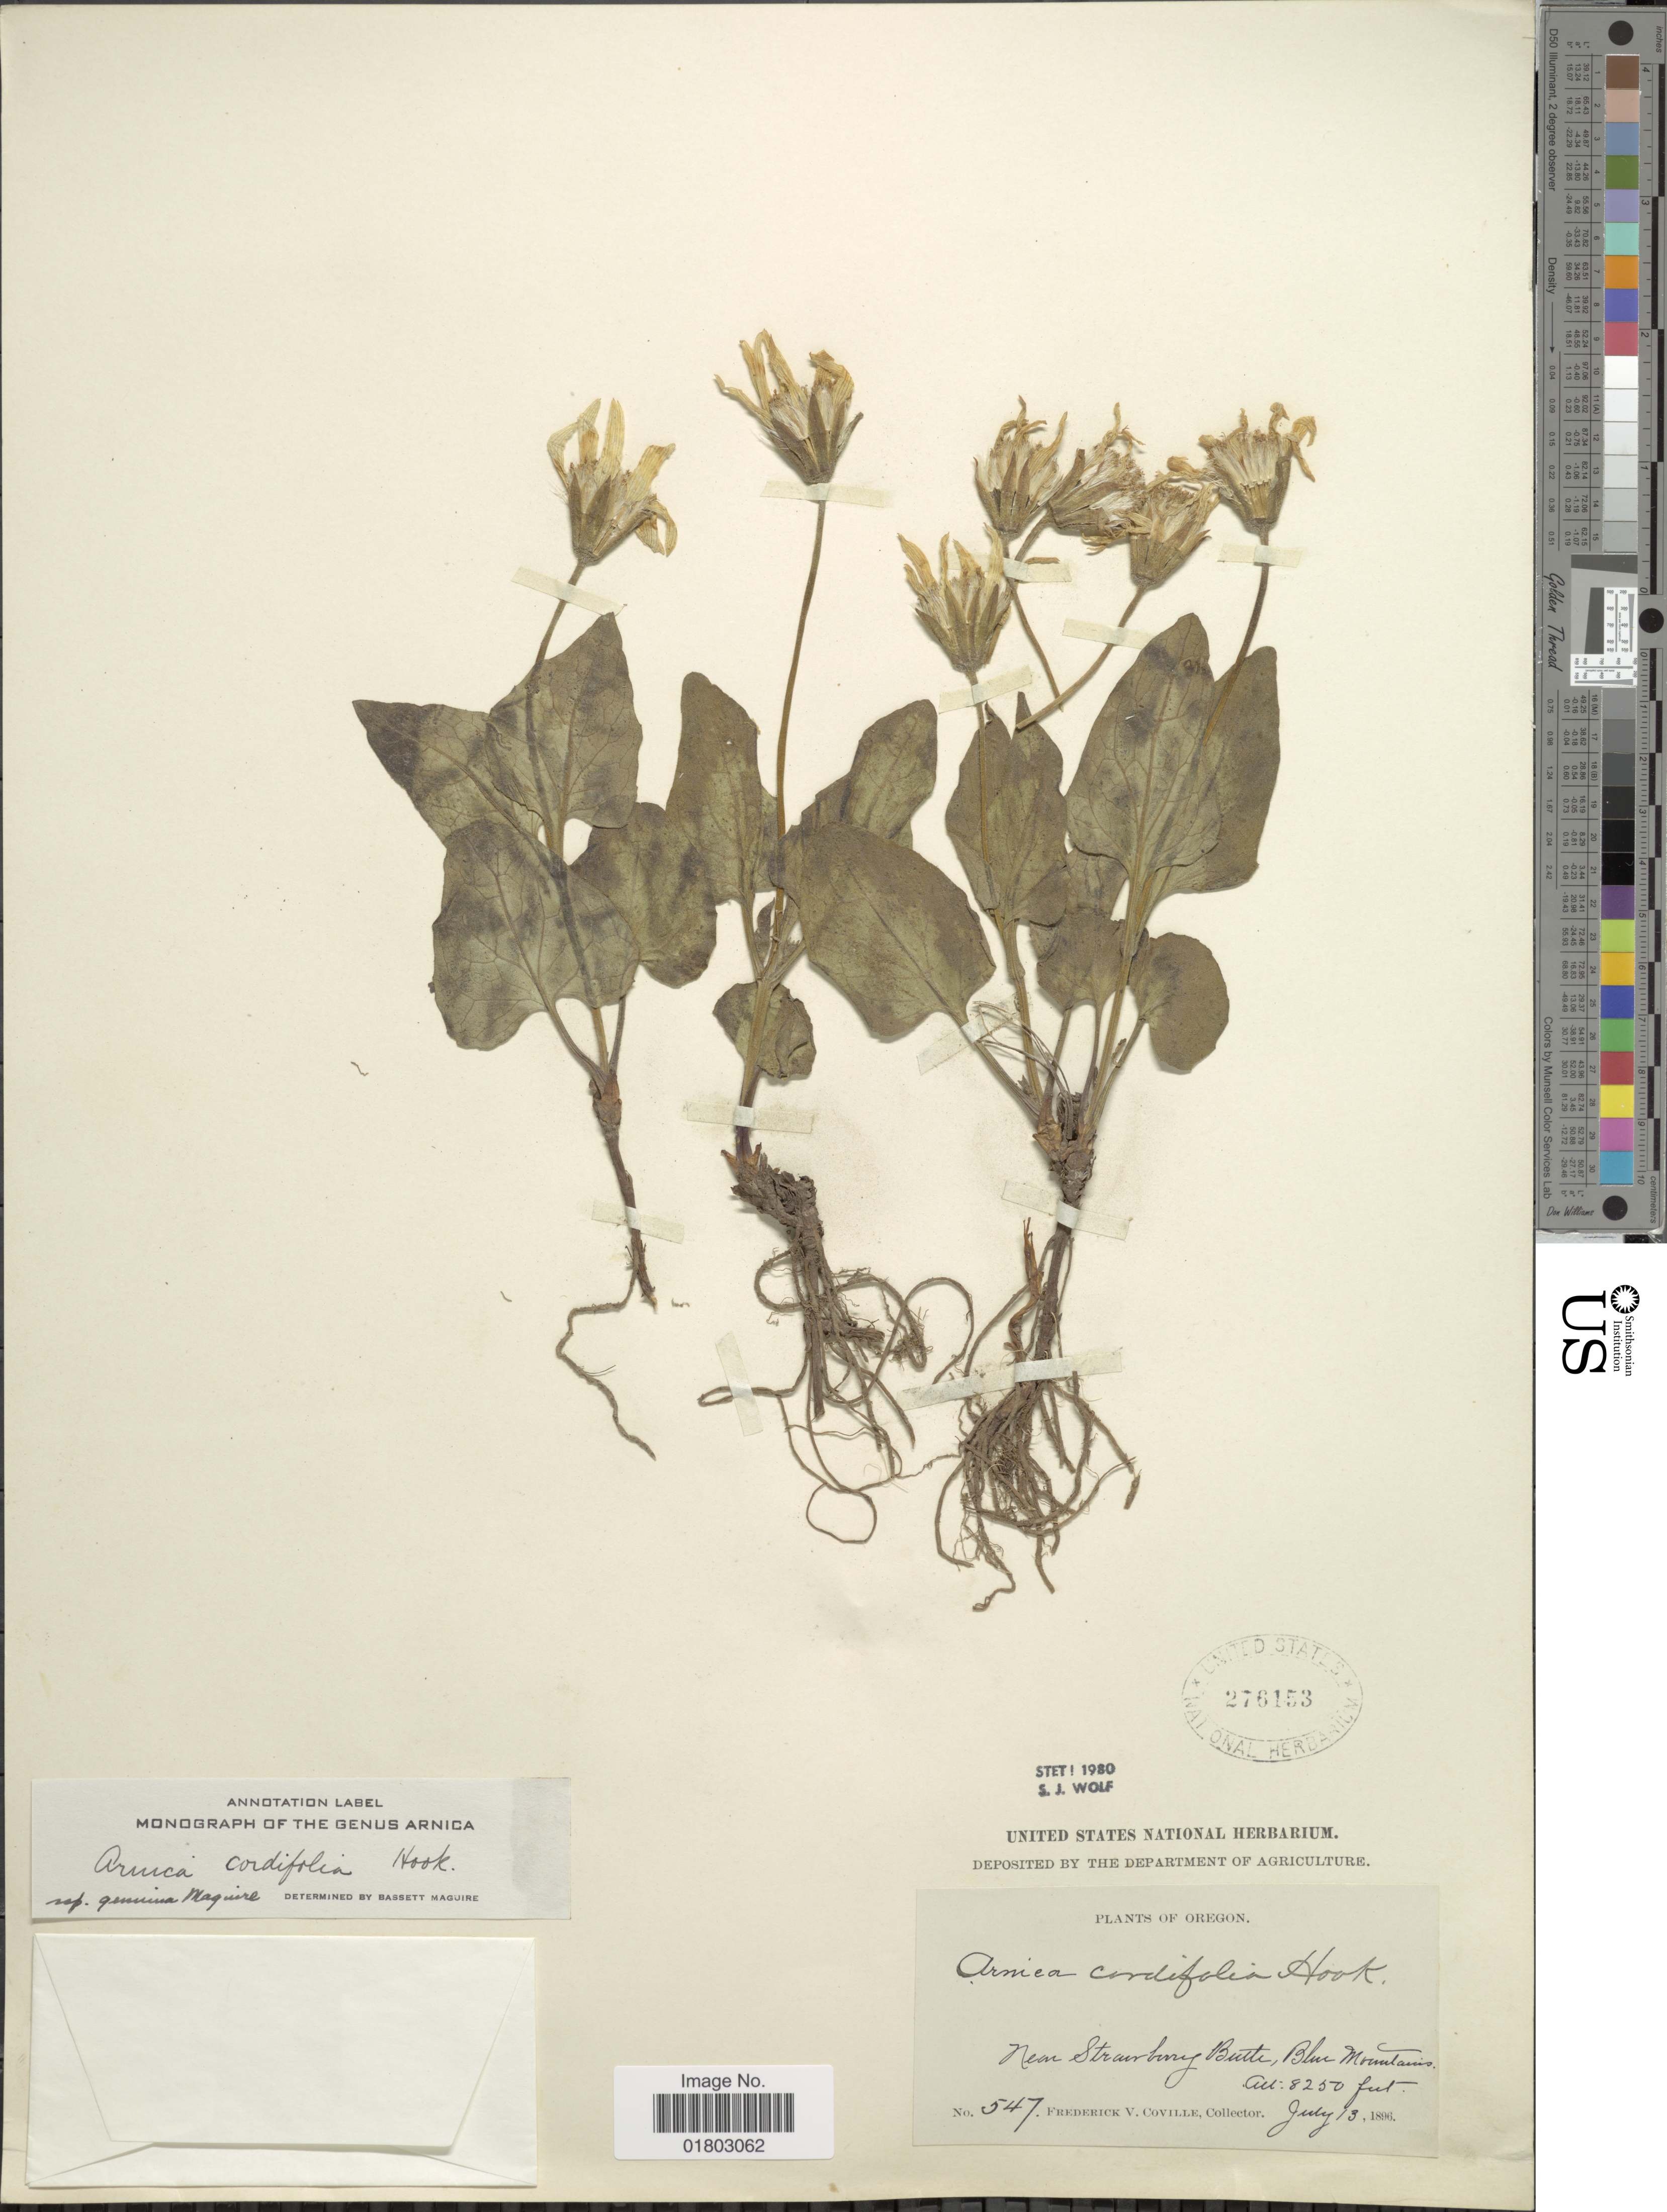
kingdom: Plantae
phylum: Tracheophyta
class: Magnoliopsida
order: Asterales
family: Asteraceae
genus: Arnica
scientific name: Arnica cordifolia subsp. genuina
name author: Maguire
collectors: F. V. Coville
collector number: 547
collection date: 1896-07-13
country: United States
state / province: Oregon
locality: Near Strawberry Butte, Blue Mountains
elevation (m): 2515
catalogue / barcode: US 276153